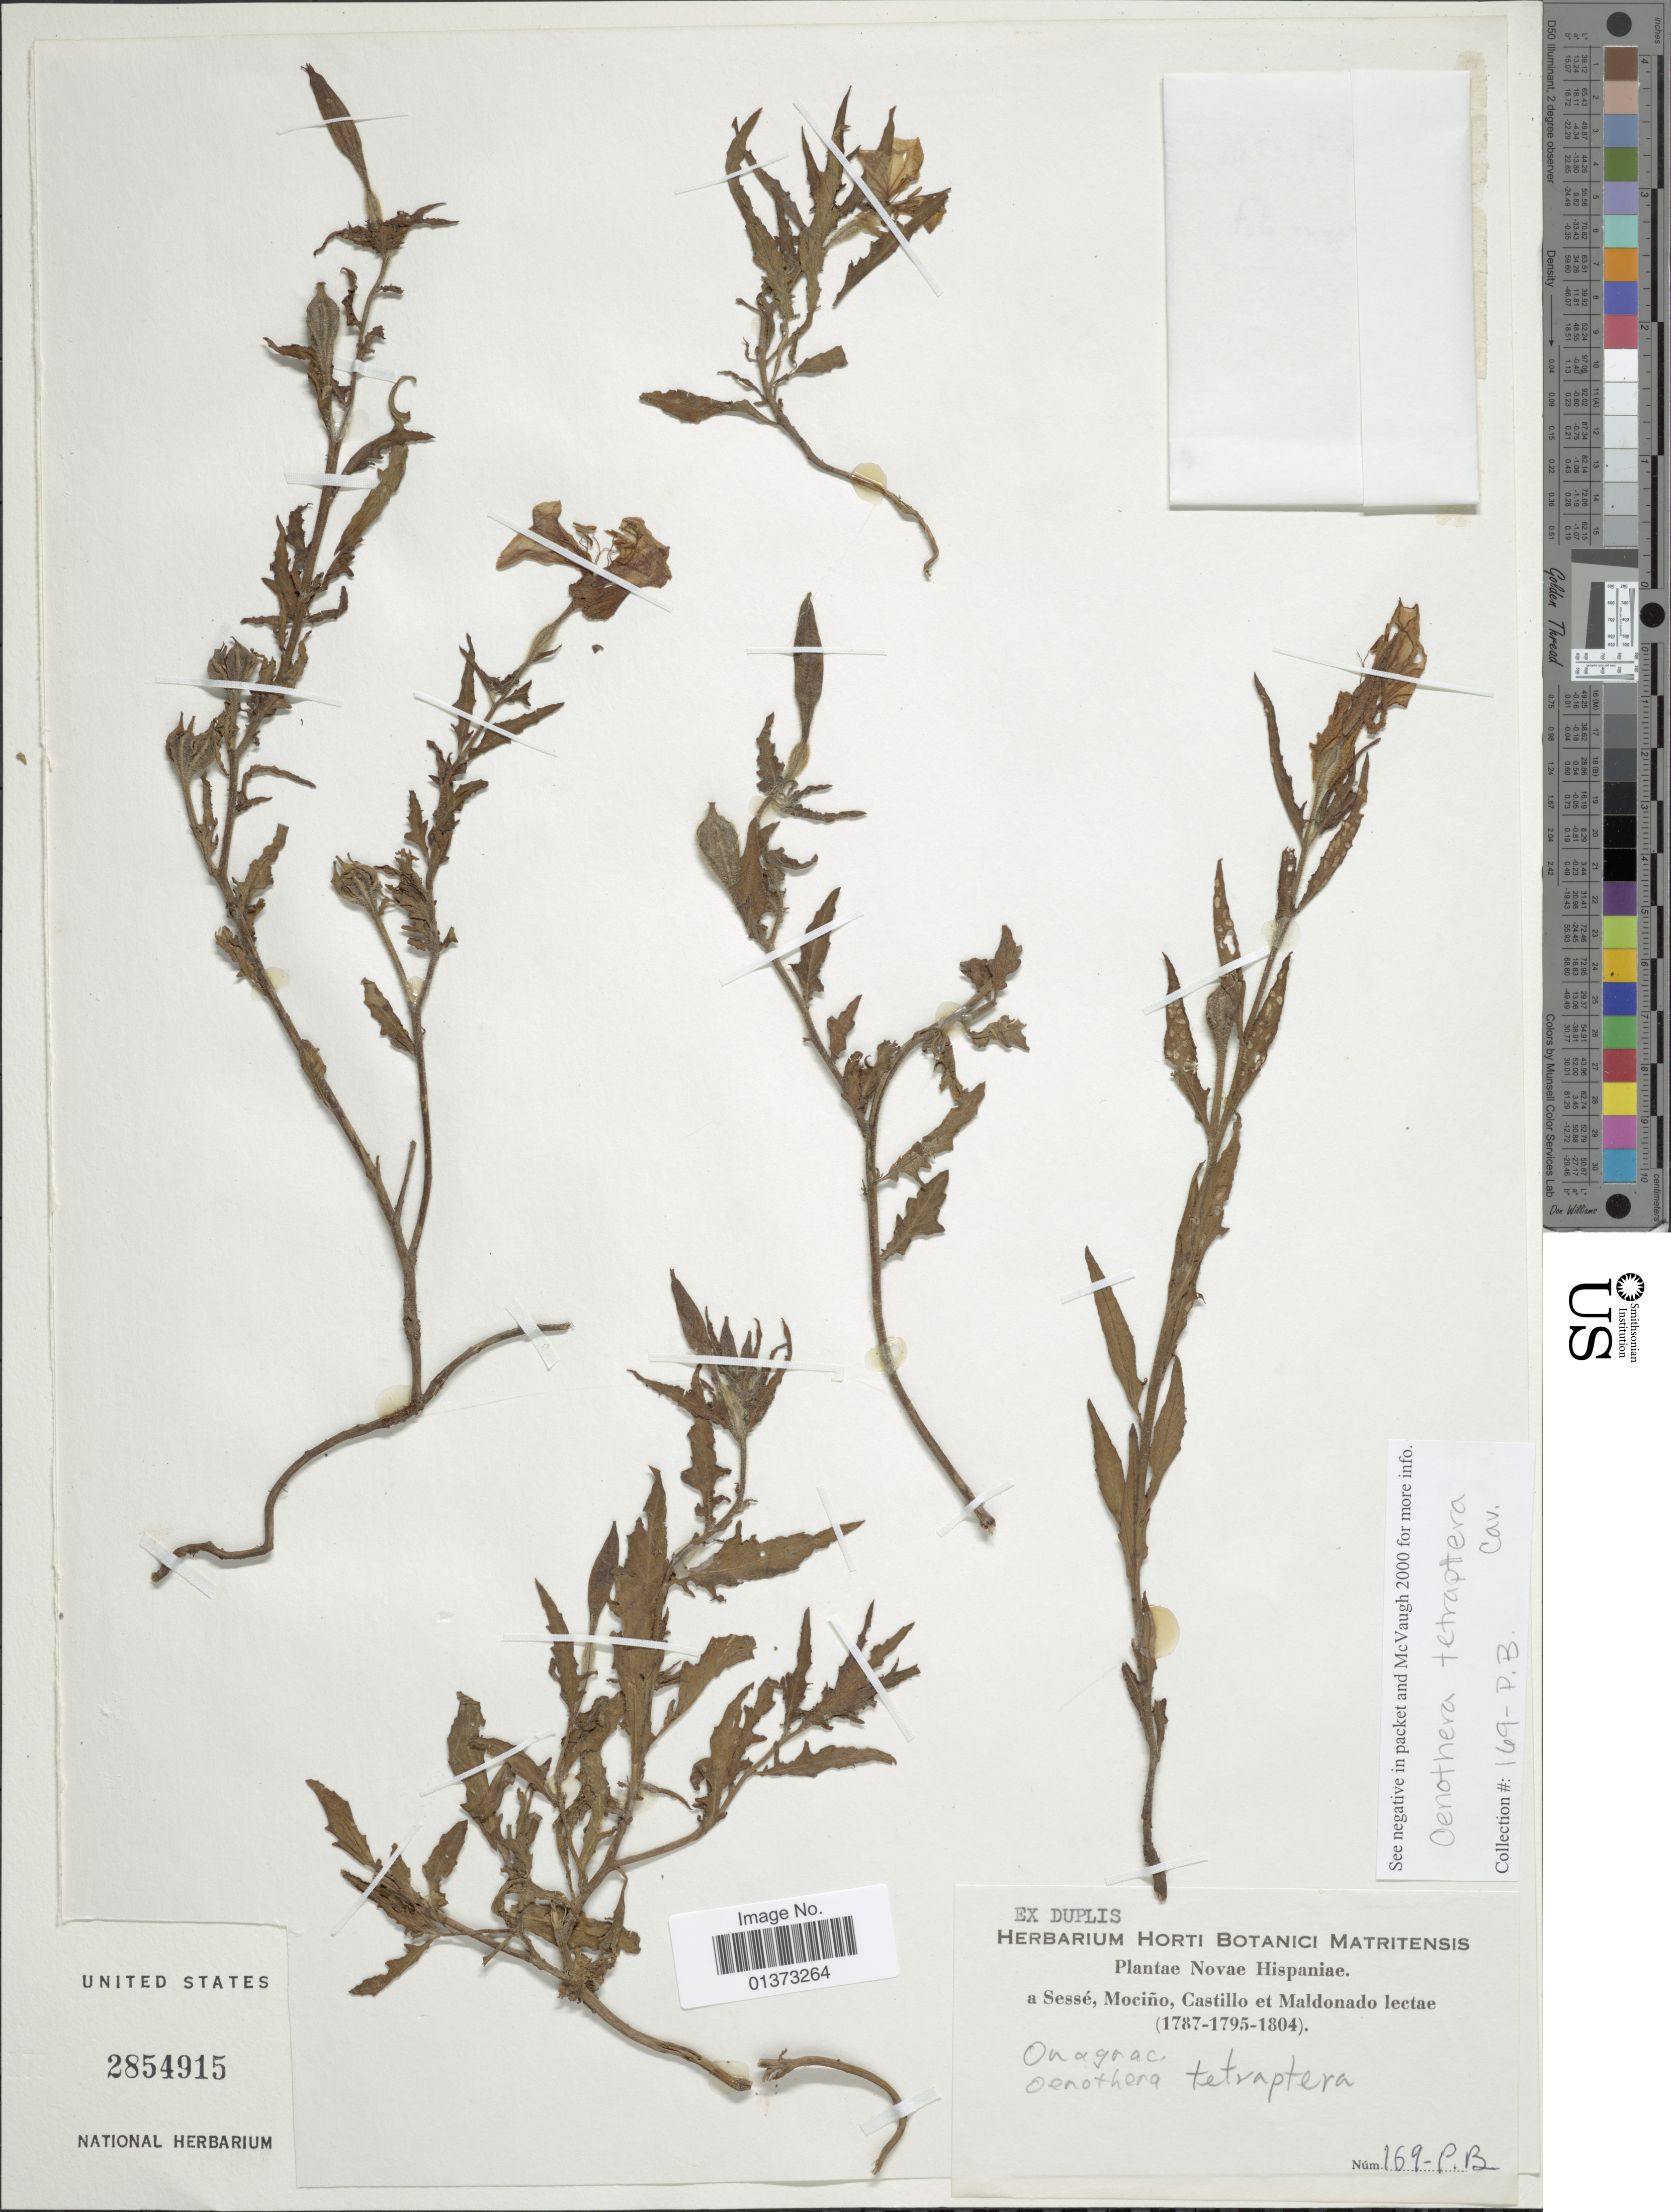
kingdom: Plantae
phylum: Tracheophyta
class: Magnoliopsida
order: Myrtales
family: Onagraceae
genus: Oenothera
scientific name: Oenothera tetraptera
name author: Cav.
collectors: Sessé, --, Mociño, Castillo, -- & Maldonado, --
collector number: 169-PB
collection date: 1787/1804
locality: Novae Hispaniae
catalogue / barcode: US 2854915